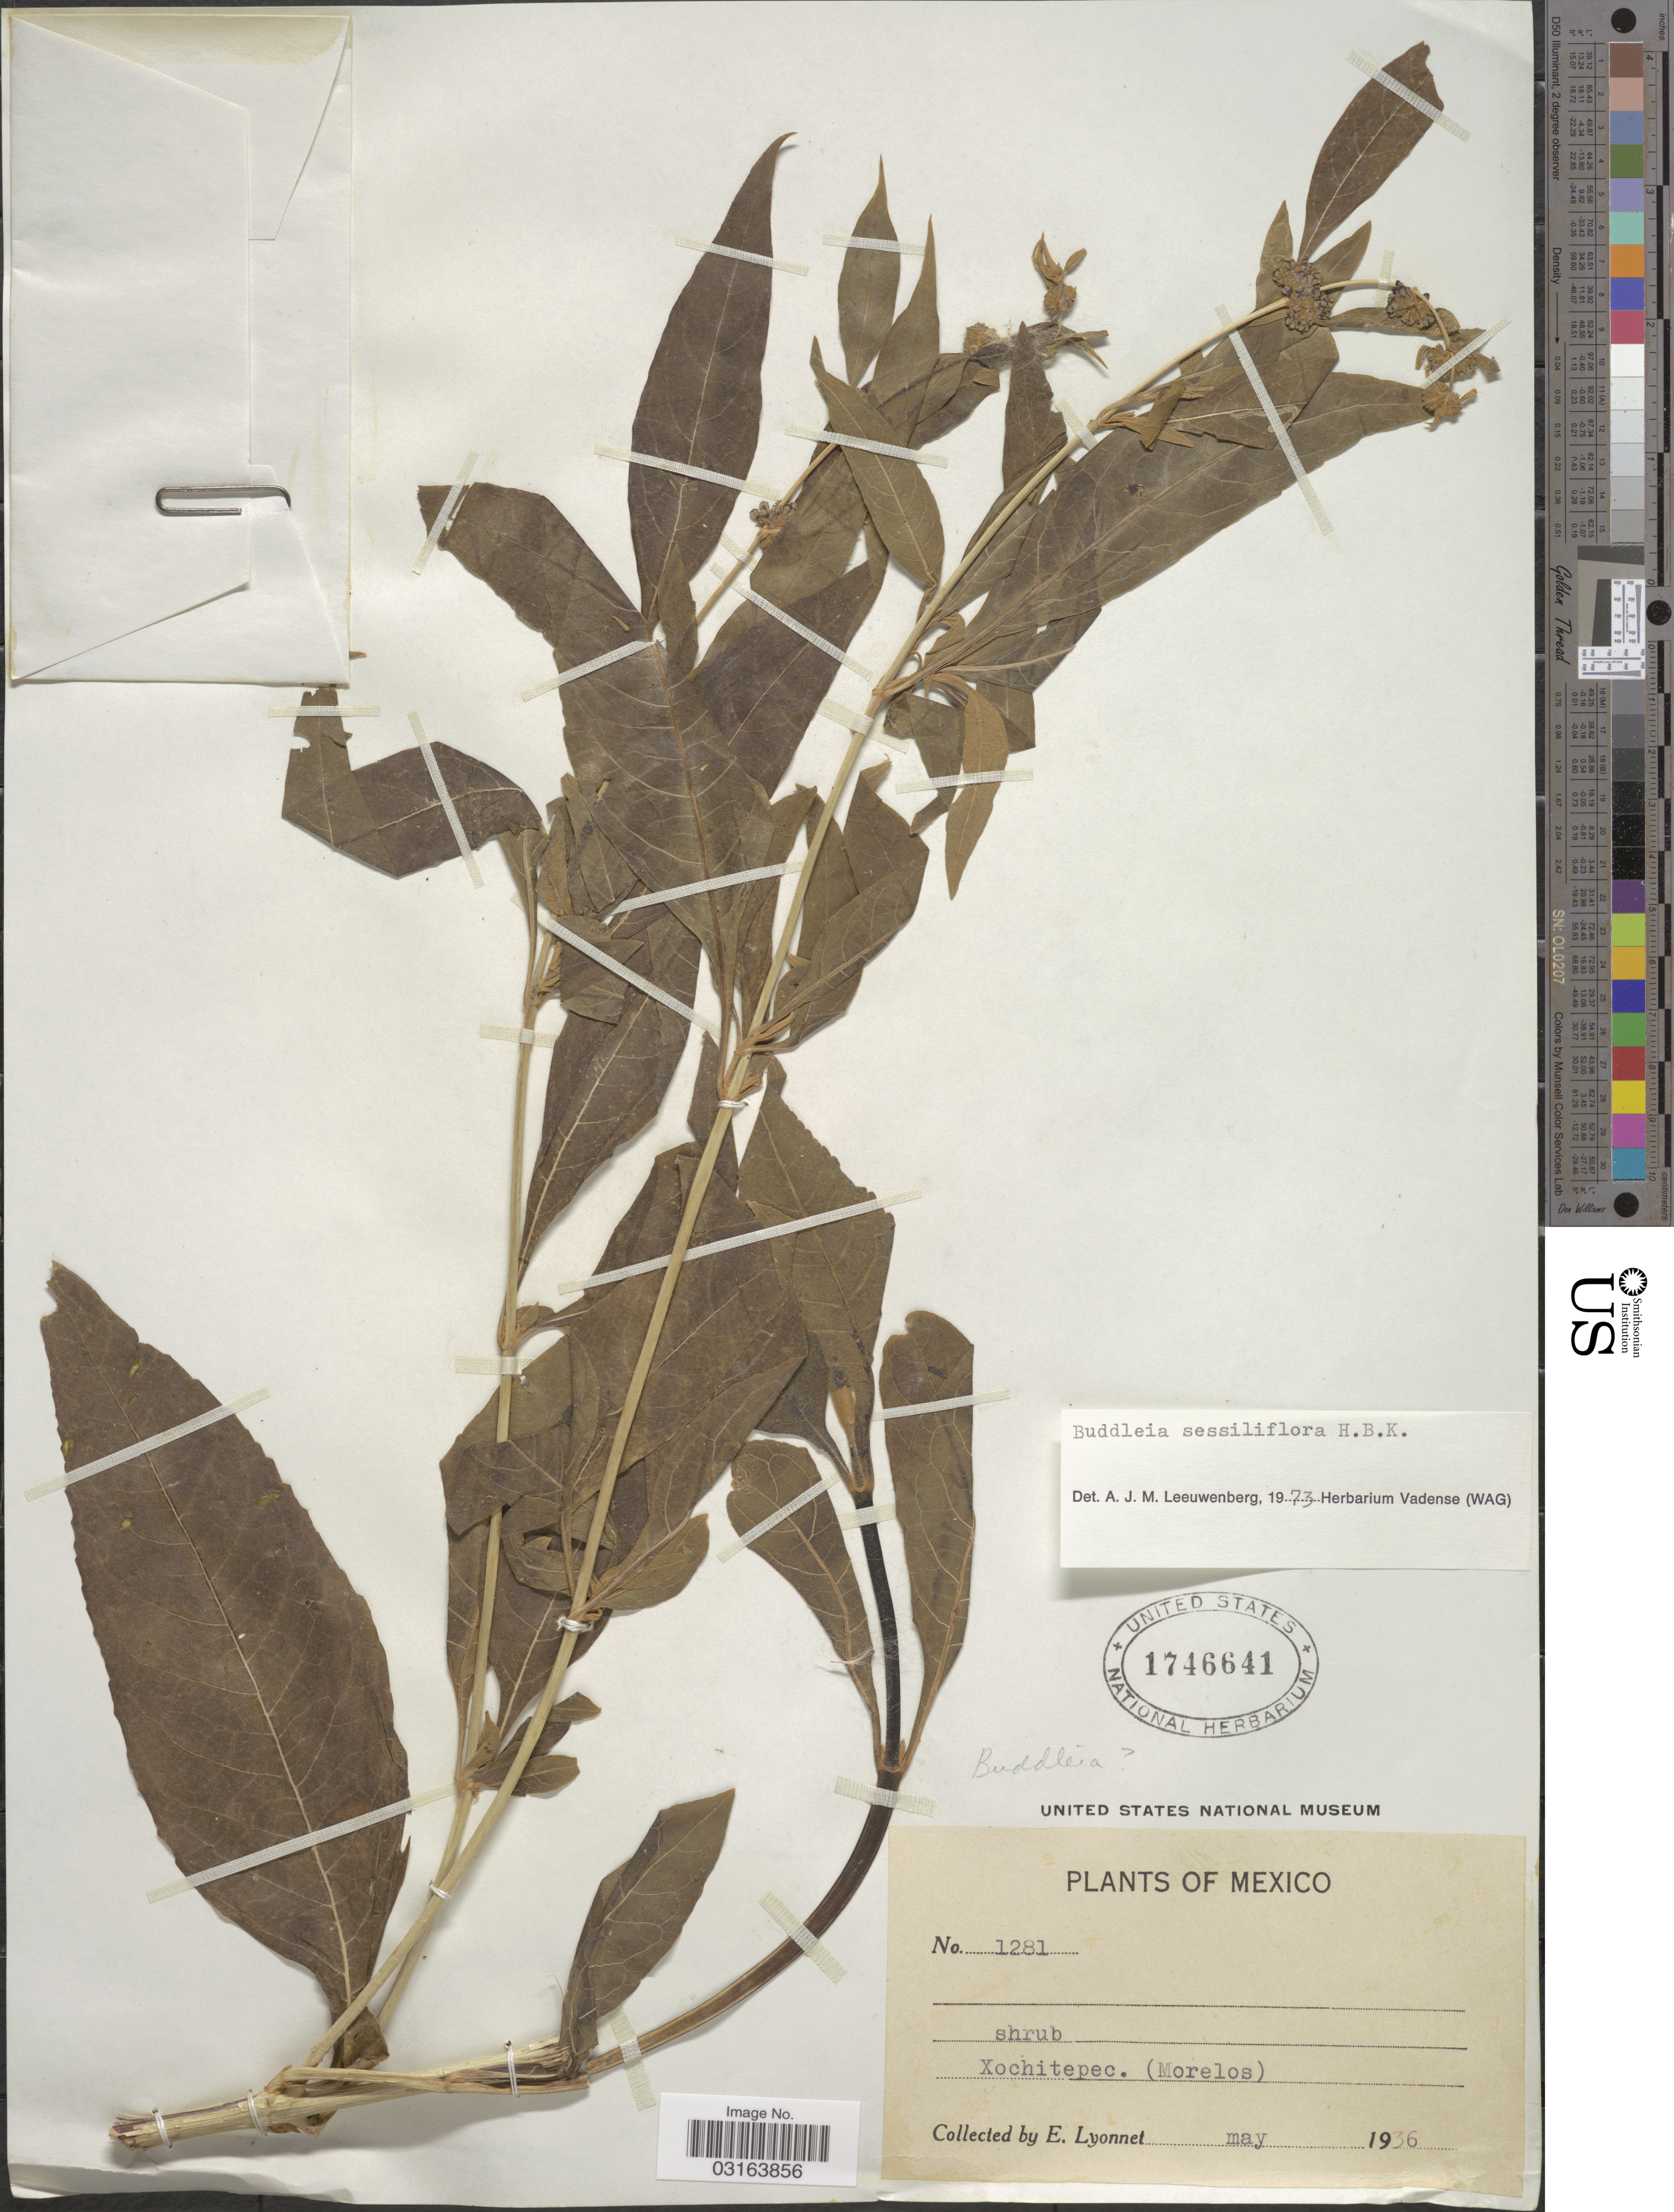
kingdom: Plantae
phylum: Tracheophyta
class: Magnoliopsida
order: Lamiales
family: Scrophulariaceae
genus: Buddleja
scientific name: Buddleja sessiliflora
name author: Kunth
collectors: E. Lyonnet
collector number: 1281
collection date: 1936-05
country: Mexico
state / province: Morelos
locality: Xochitepec.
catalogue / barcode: US 1746641